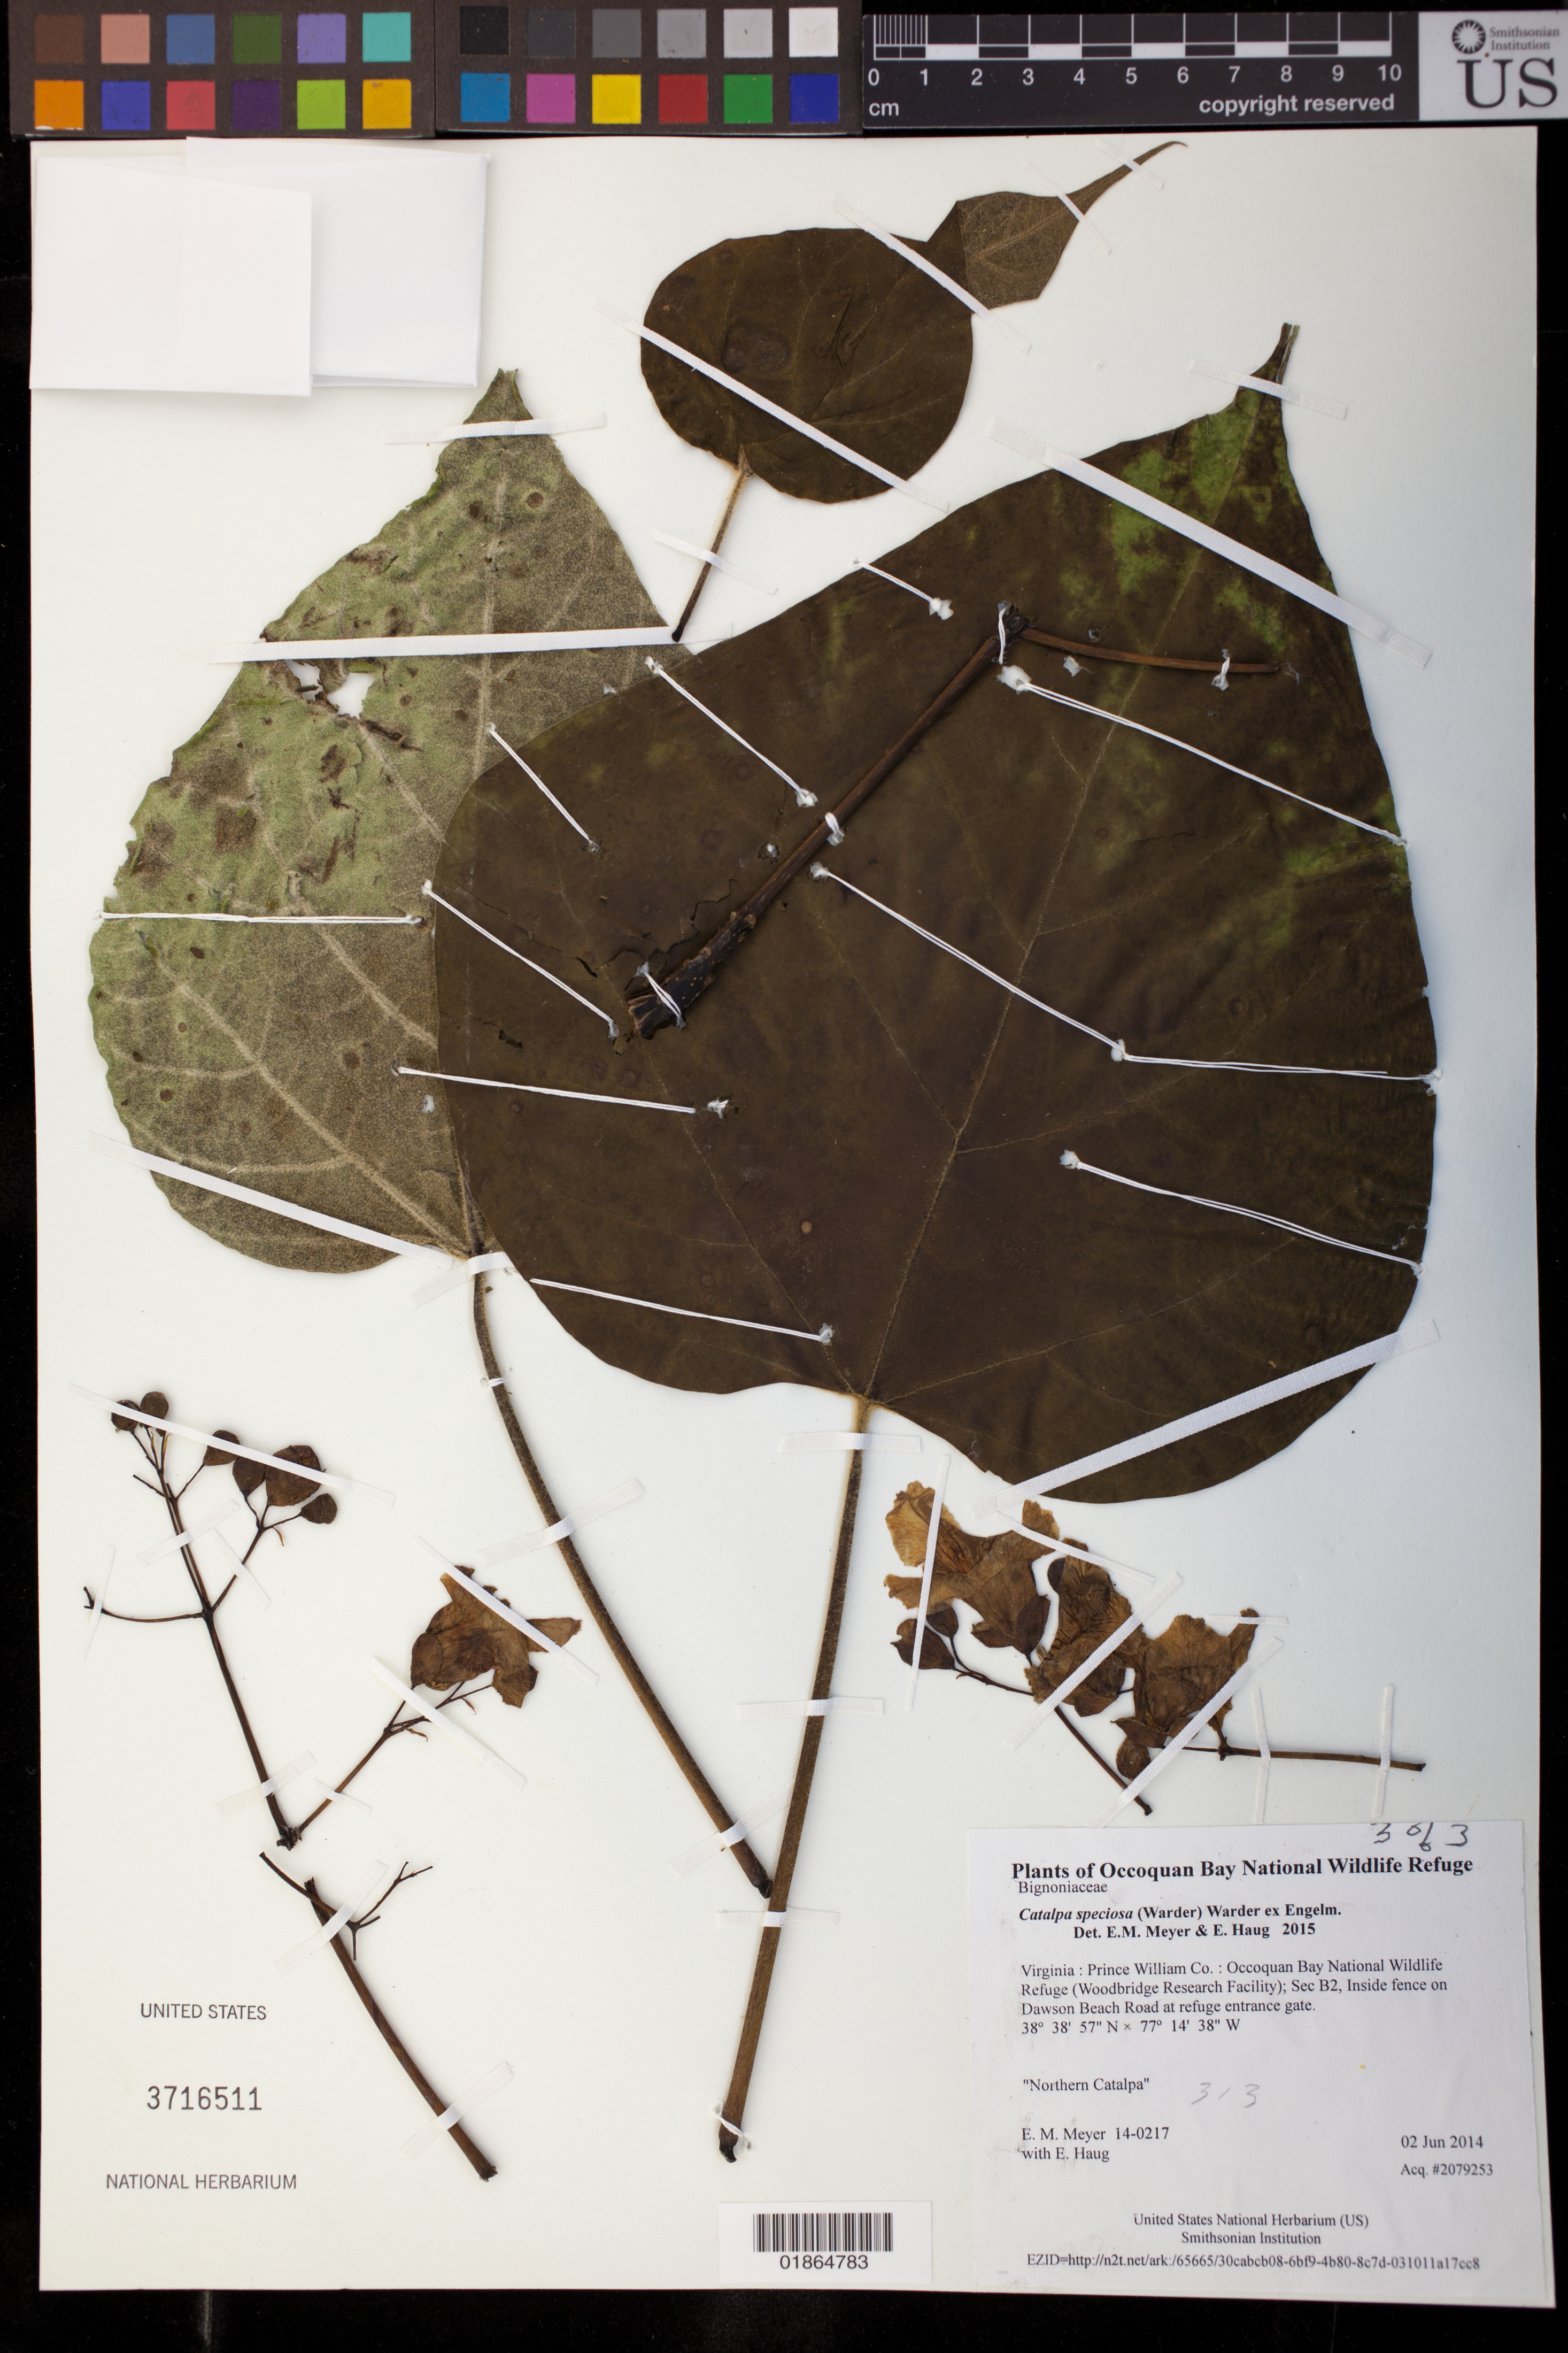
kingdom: Plantae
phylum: Tracheophyta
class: Magnoliopsida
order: Lamiales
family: Bignoniaceae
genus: Catalpa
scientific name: Catalpa speciosa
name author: (Warder) Warder ex Engelm.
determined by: Meyer, E. M.; Haug, E.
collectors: E. M. Meyer & E. Haug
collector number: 14-0217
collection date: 2014-06-02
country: United States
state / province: Virginia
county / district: Prince William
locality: Occoquan Bay National Wildlife Refuge (Woodbridge Research Facility); Sec B2, Inside fence on Dawson Beach Road at refuge entrance gate.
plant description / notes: Northern Catalpa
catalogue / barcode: US 3716511